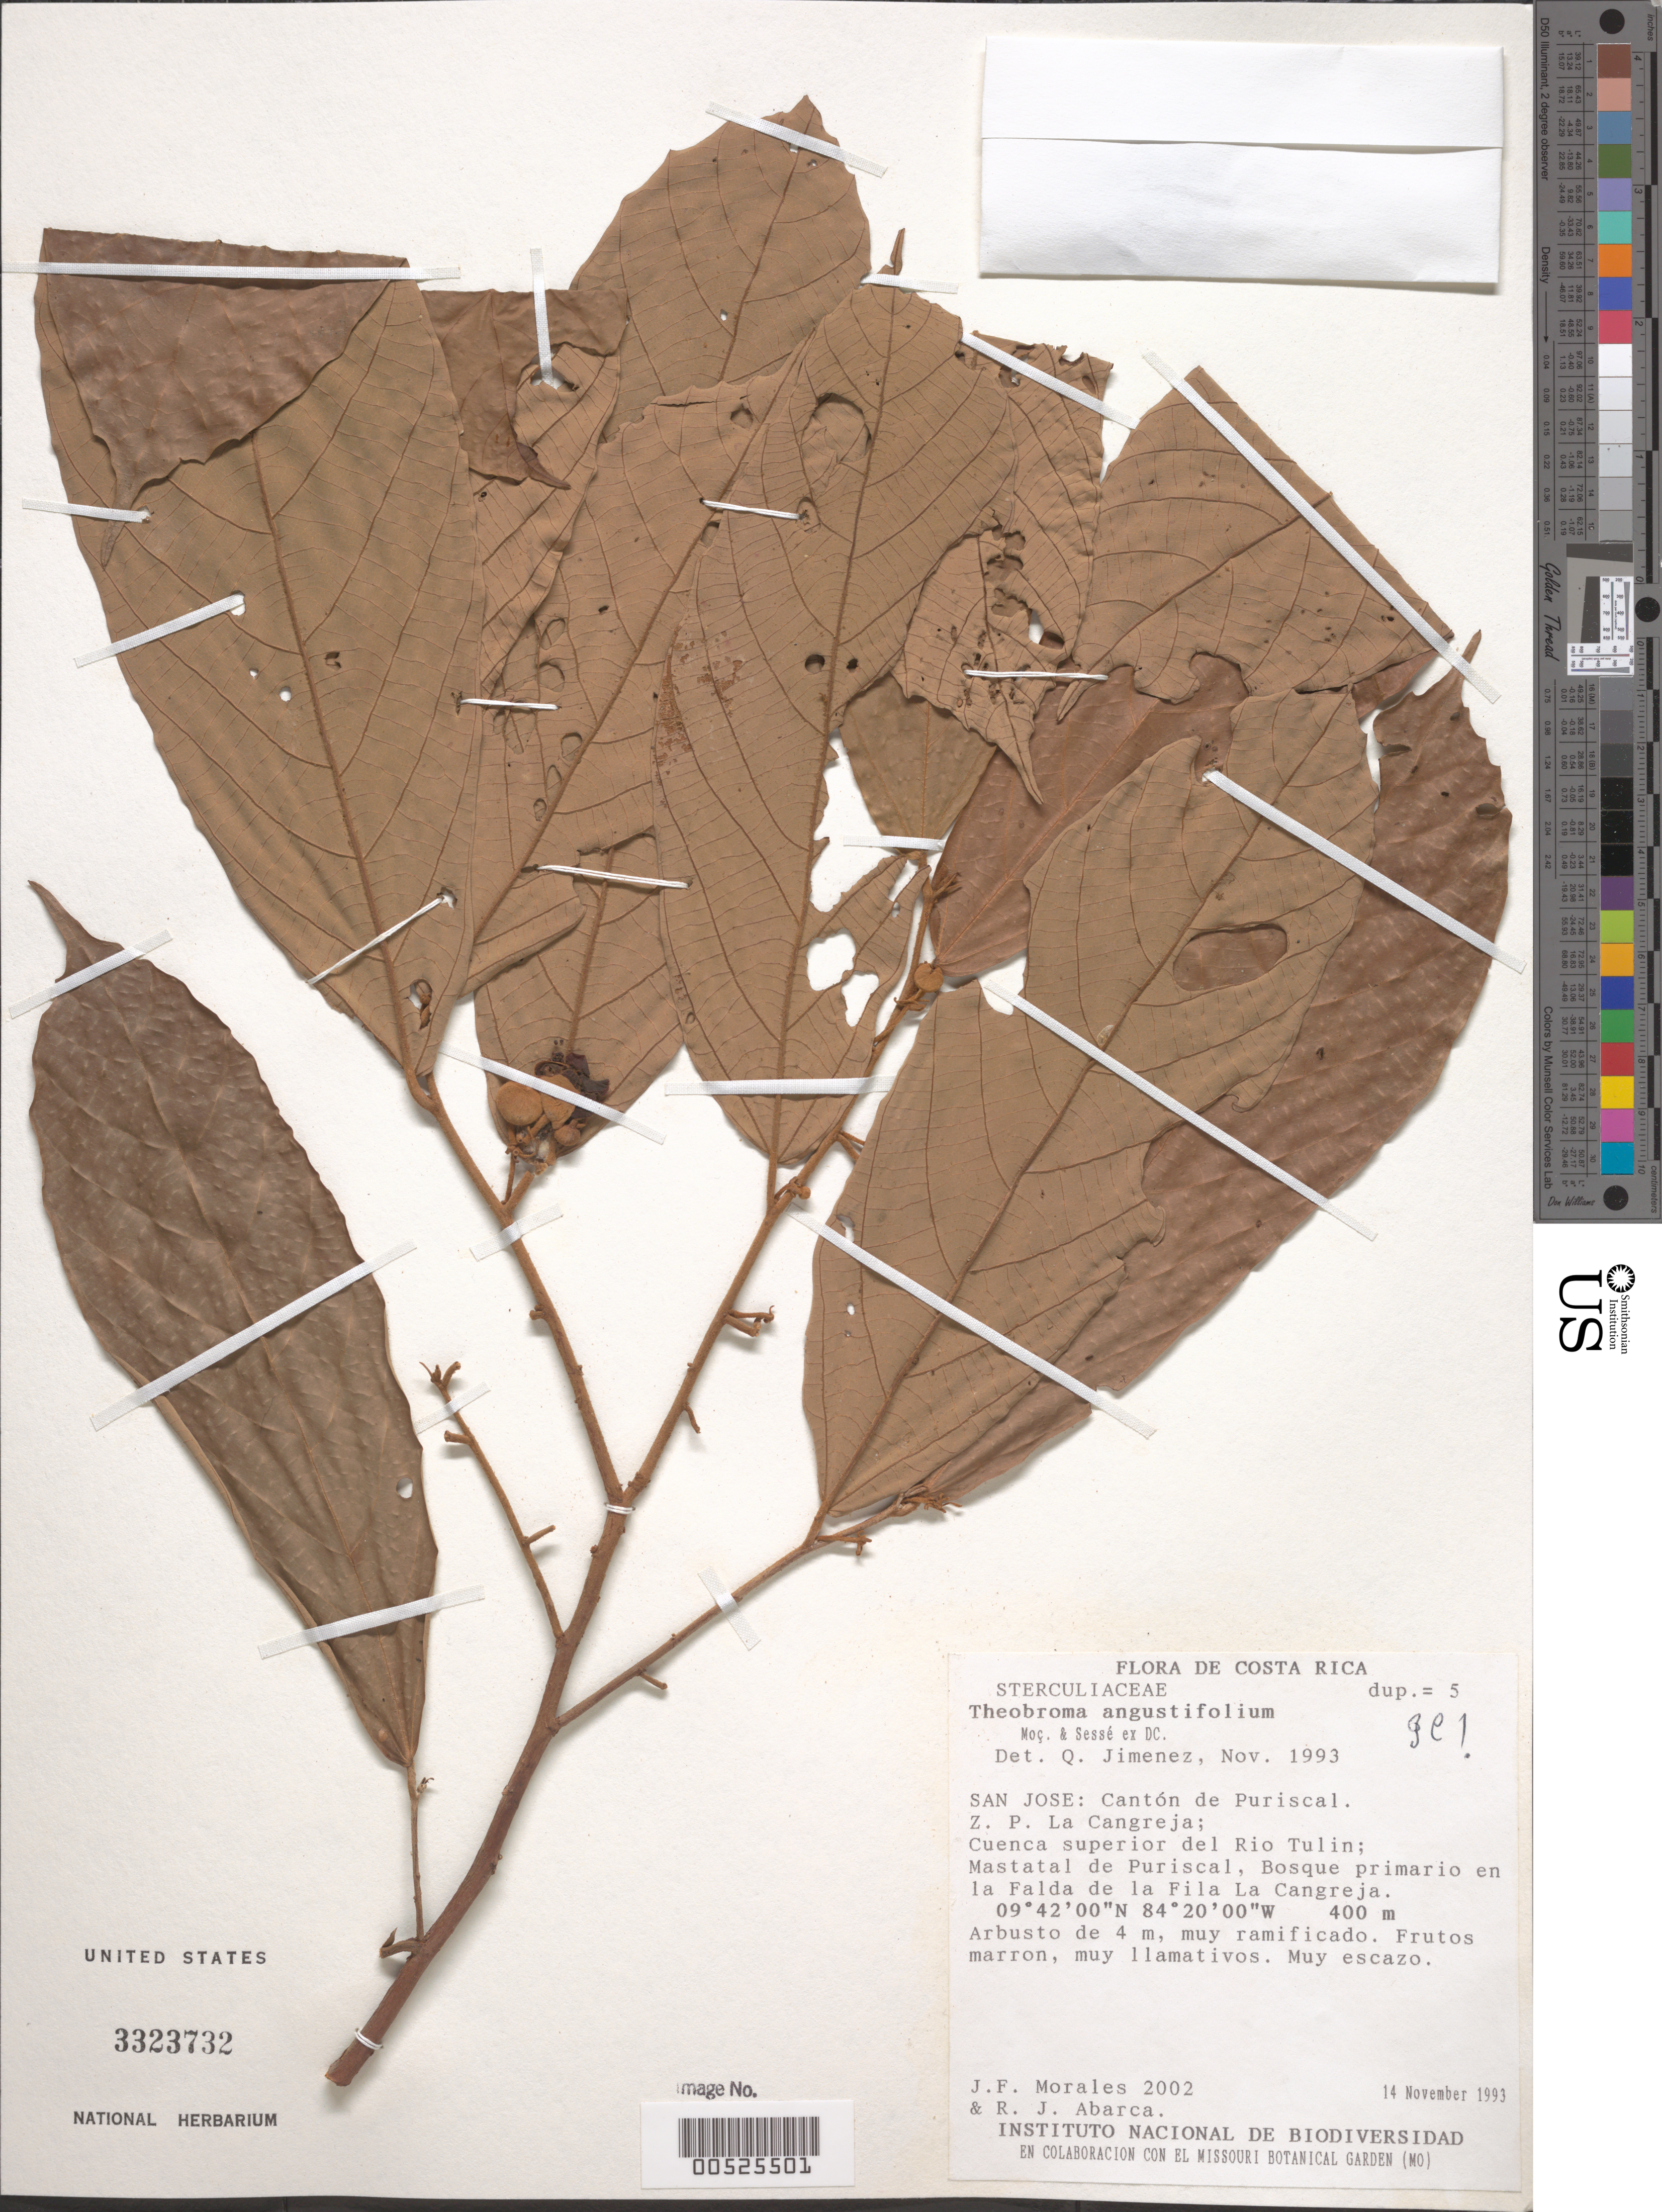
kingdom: Plantae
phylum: Tracheophyta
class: Magnoliopsida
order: Malvales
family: Malvaceae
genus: Theobroma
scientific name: Theobroma angustifolium f. mammosum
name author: (Cuatrec. & J. León) Colli-Silva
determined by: Dorr, L. J., (BOT), Smithsonian Institution - National Museum of Natural History (UNITED STATES)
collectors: J. F. Morales & R. J. Abarca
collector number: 2002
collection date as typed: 14 Nov 1993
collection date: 1993-11-14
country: Costa Rica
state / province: San José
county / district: Puriscal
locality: Z. P. La Cangreja; Cuenca superior del Rio Tulin; Mastatal de Puriscal, Bosque primario en la Falda de la Fila La Cangreja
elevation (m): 400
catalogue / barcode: US 3323732